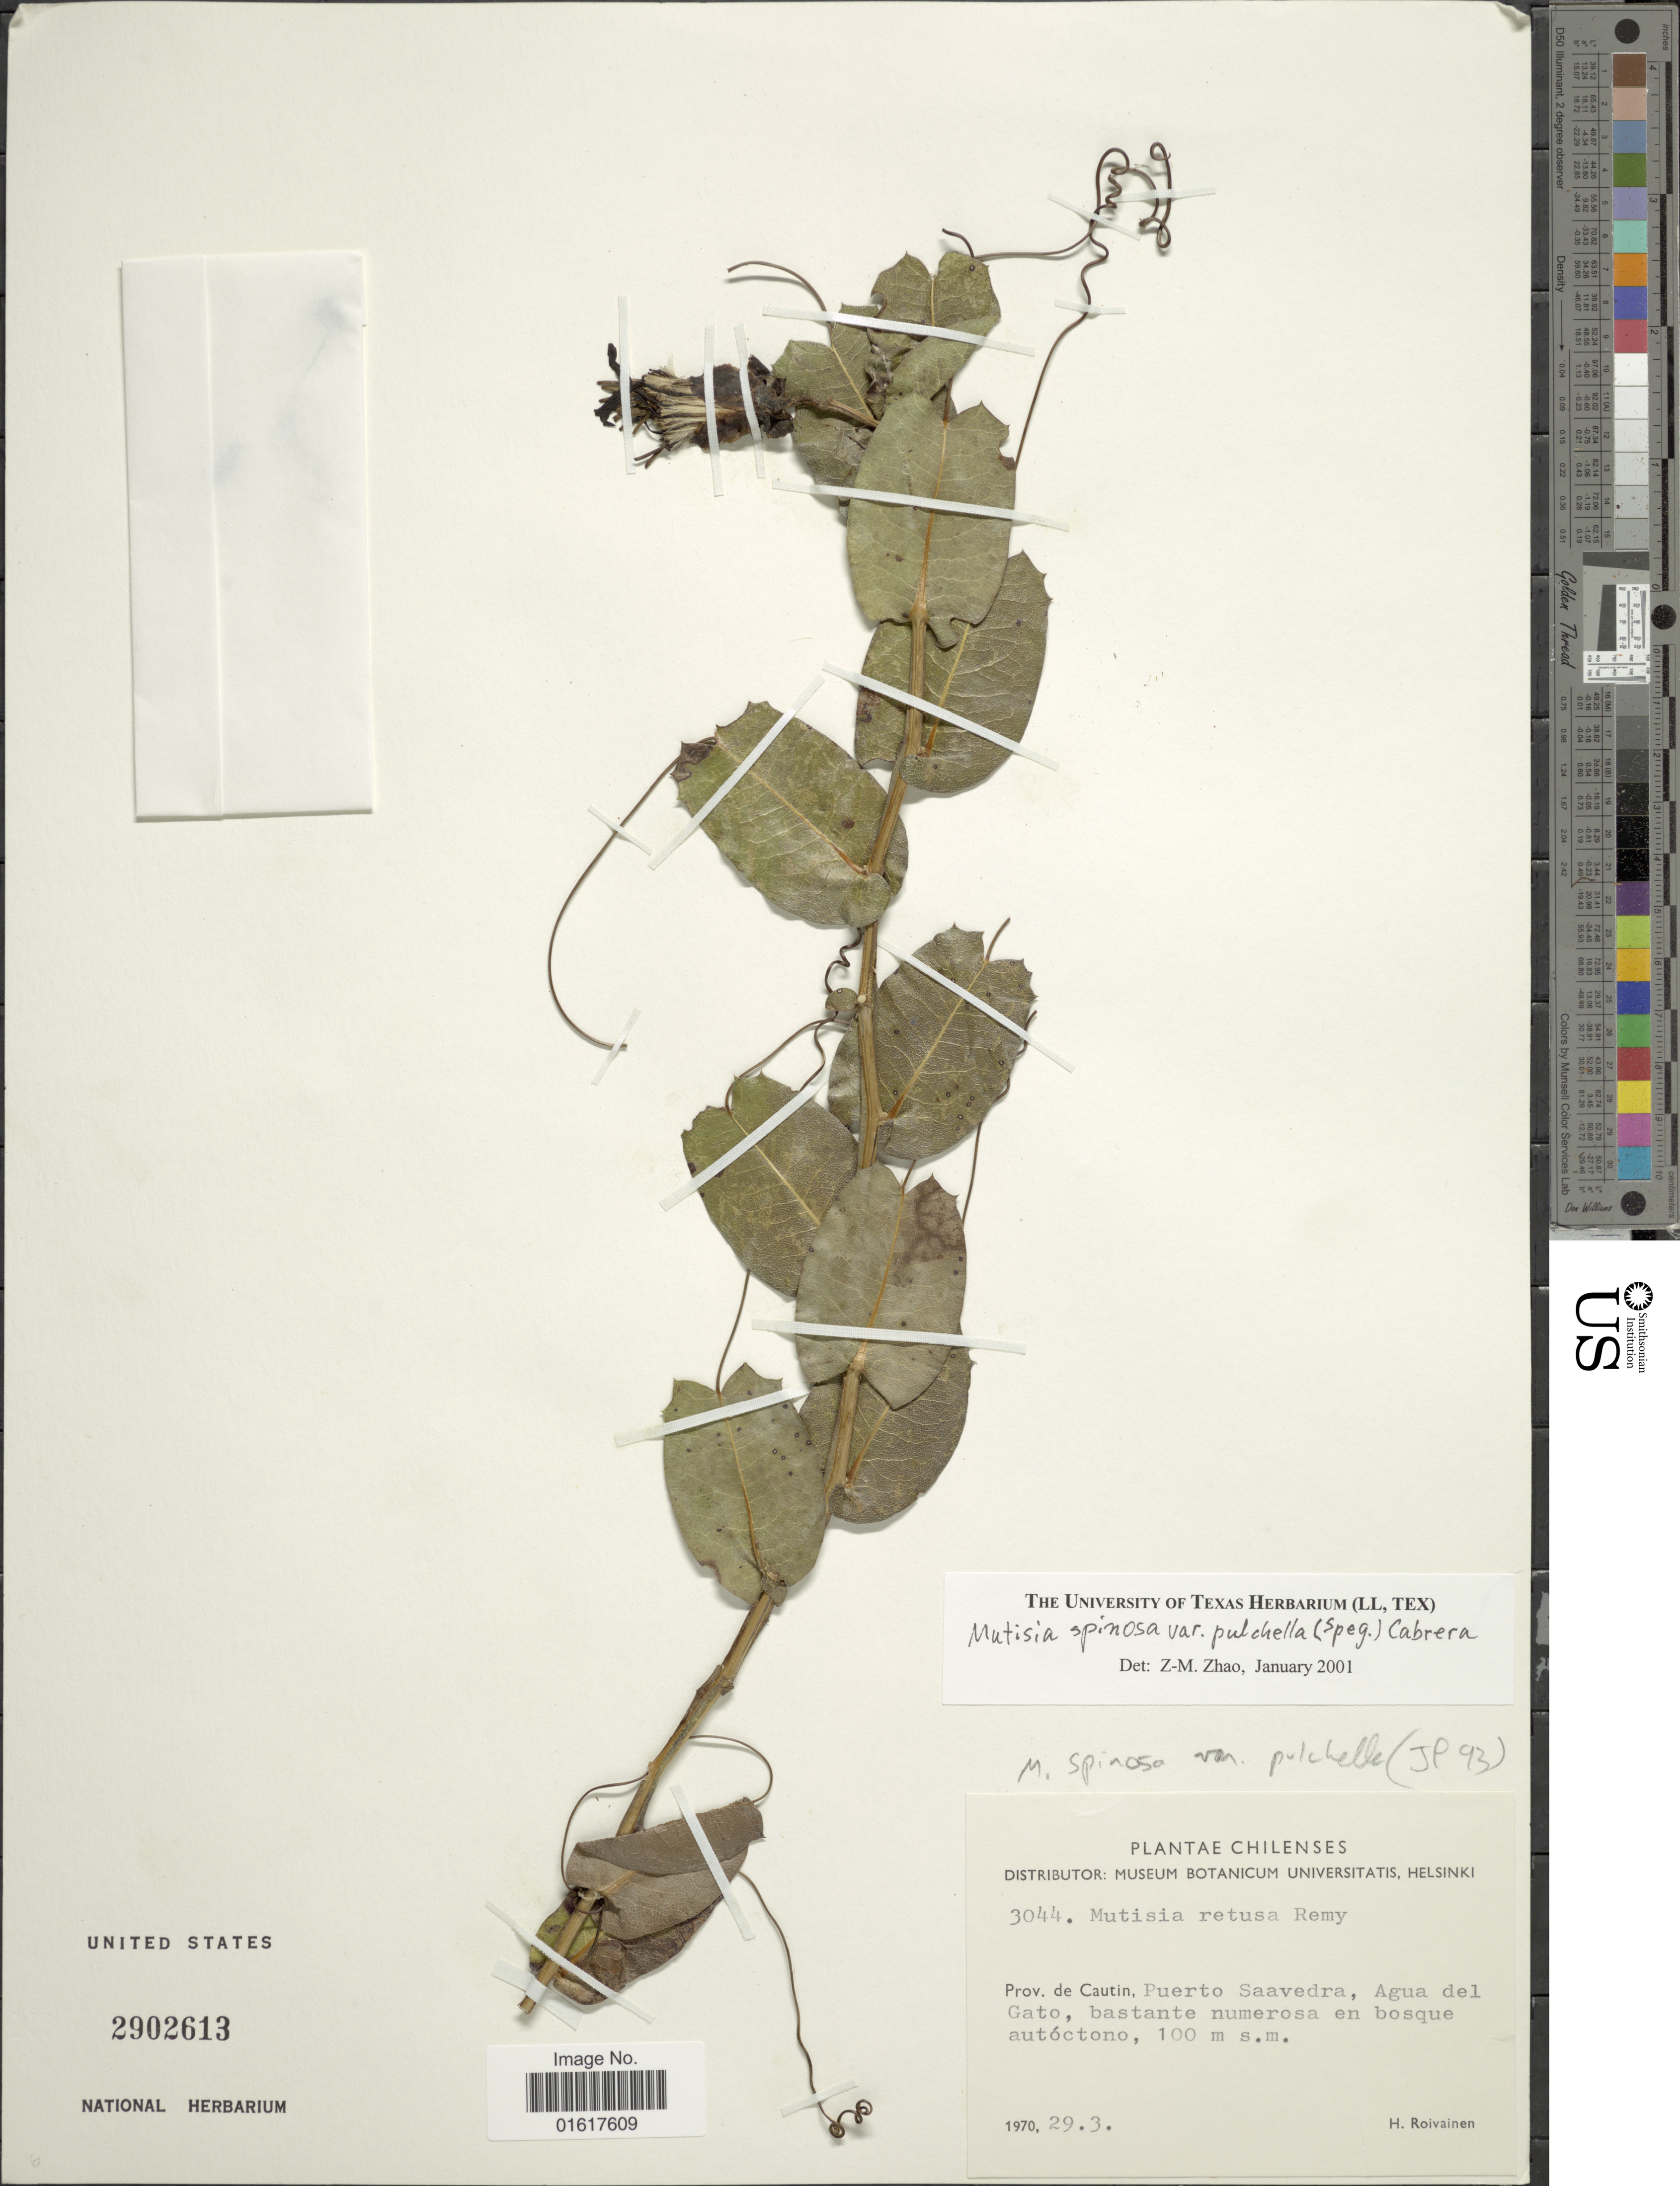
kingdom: Plantae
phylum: Tracheophyta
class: Magnoliopsida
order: Asterales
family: Asteraceae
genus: Mutisia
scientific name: Mutisia spinosa var. pulchella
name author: (Speg.) Cabrera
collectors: H. Roivainen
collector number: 3044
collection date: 1970-03-29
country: Chile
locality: Prov. de Cautin, Puerto Saavedra, Agua del Gato, bastante numerosa en bosque autóctono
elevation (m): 100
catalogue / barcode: US 2902613